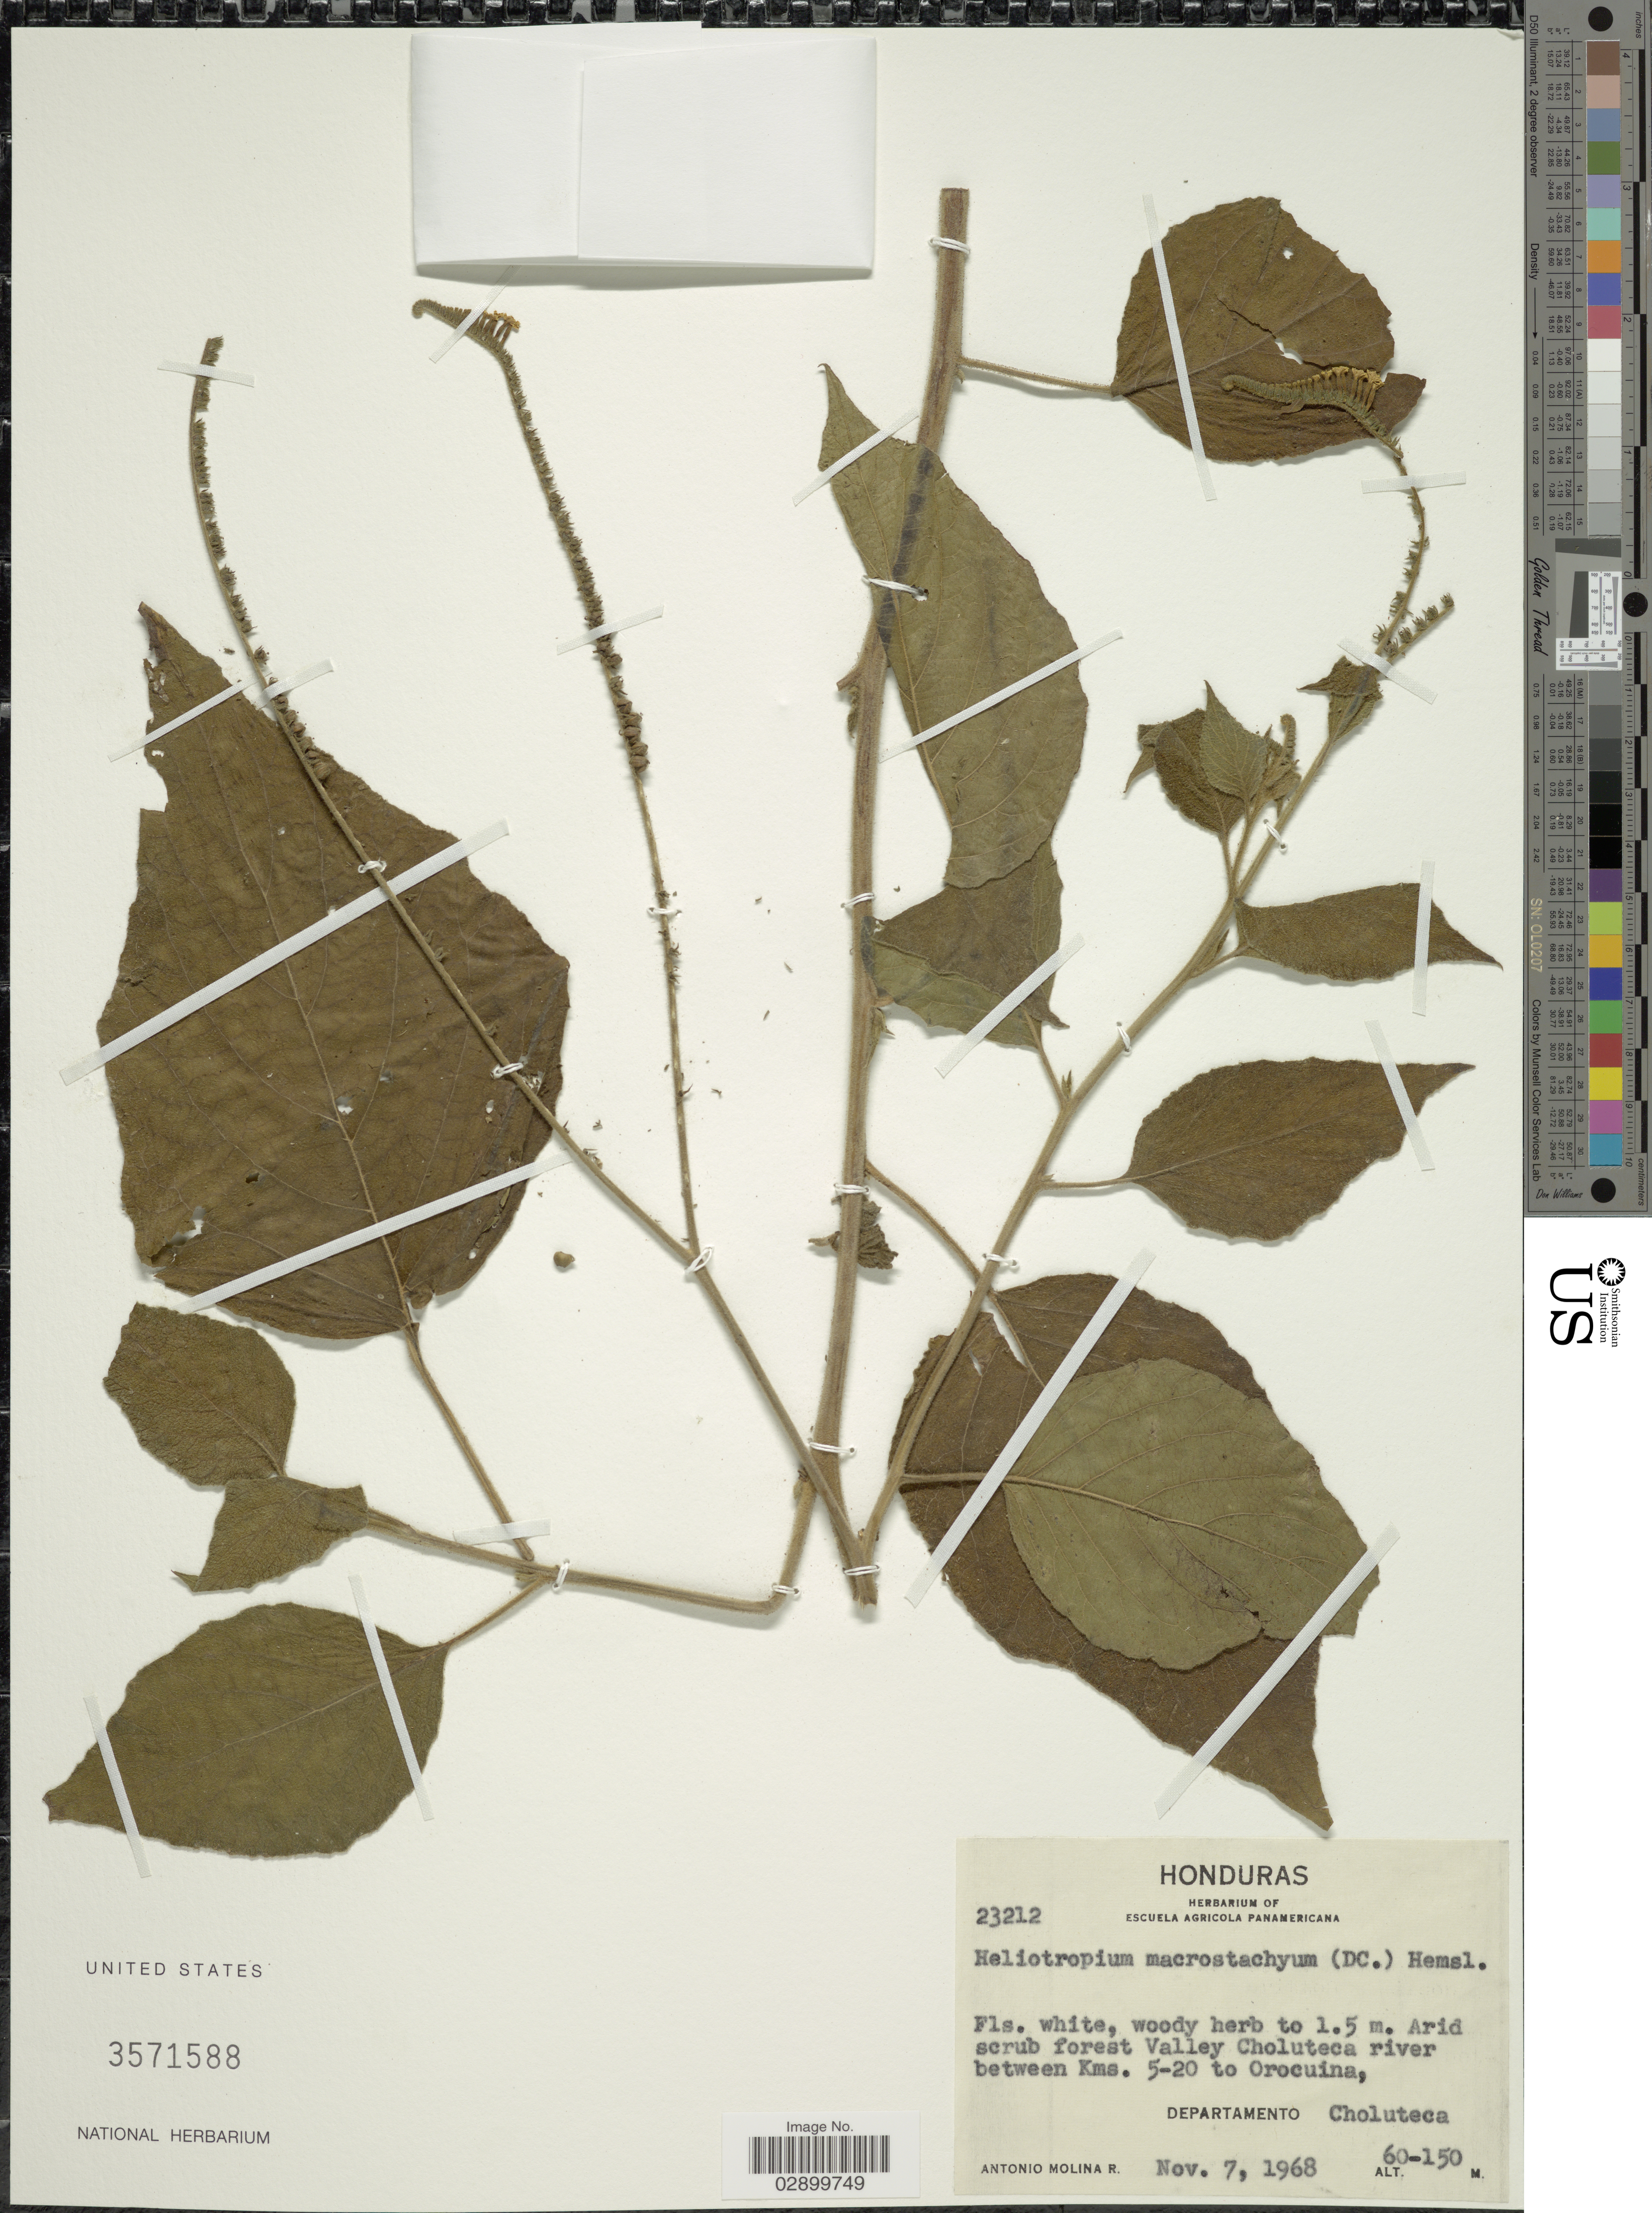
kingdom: Plantae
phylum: Tracheophyta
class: Magnoliopsida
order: Boraginales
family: Heliotropiaceae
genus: Heliotropium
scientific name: Heliotropium macrostachyum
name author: (DC.) Hemsl.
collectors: A. Molina R.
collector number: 23212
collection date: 1968-11-07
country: Honduras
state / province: Choluteca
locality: Valley Choluteca river between Kms. 5-20 to Orocuina, Departamento Choluteca.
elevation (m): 60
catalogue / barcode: US 3571588